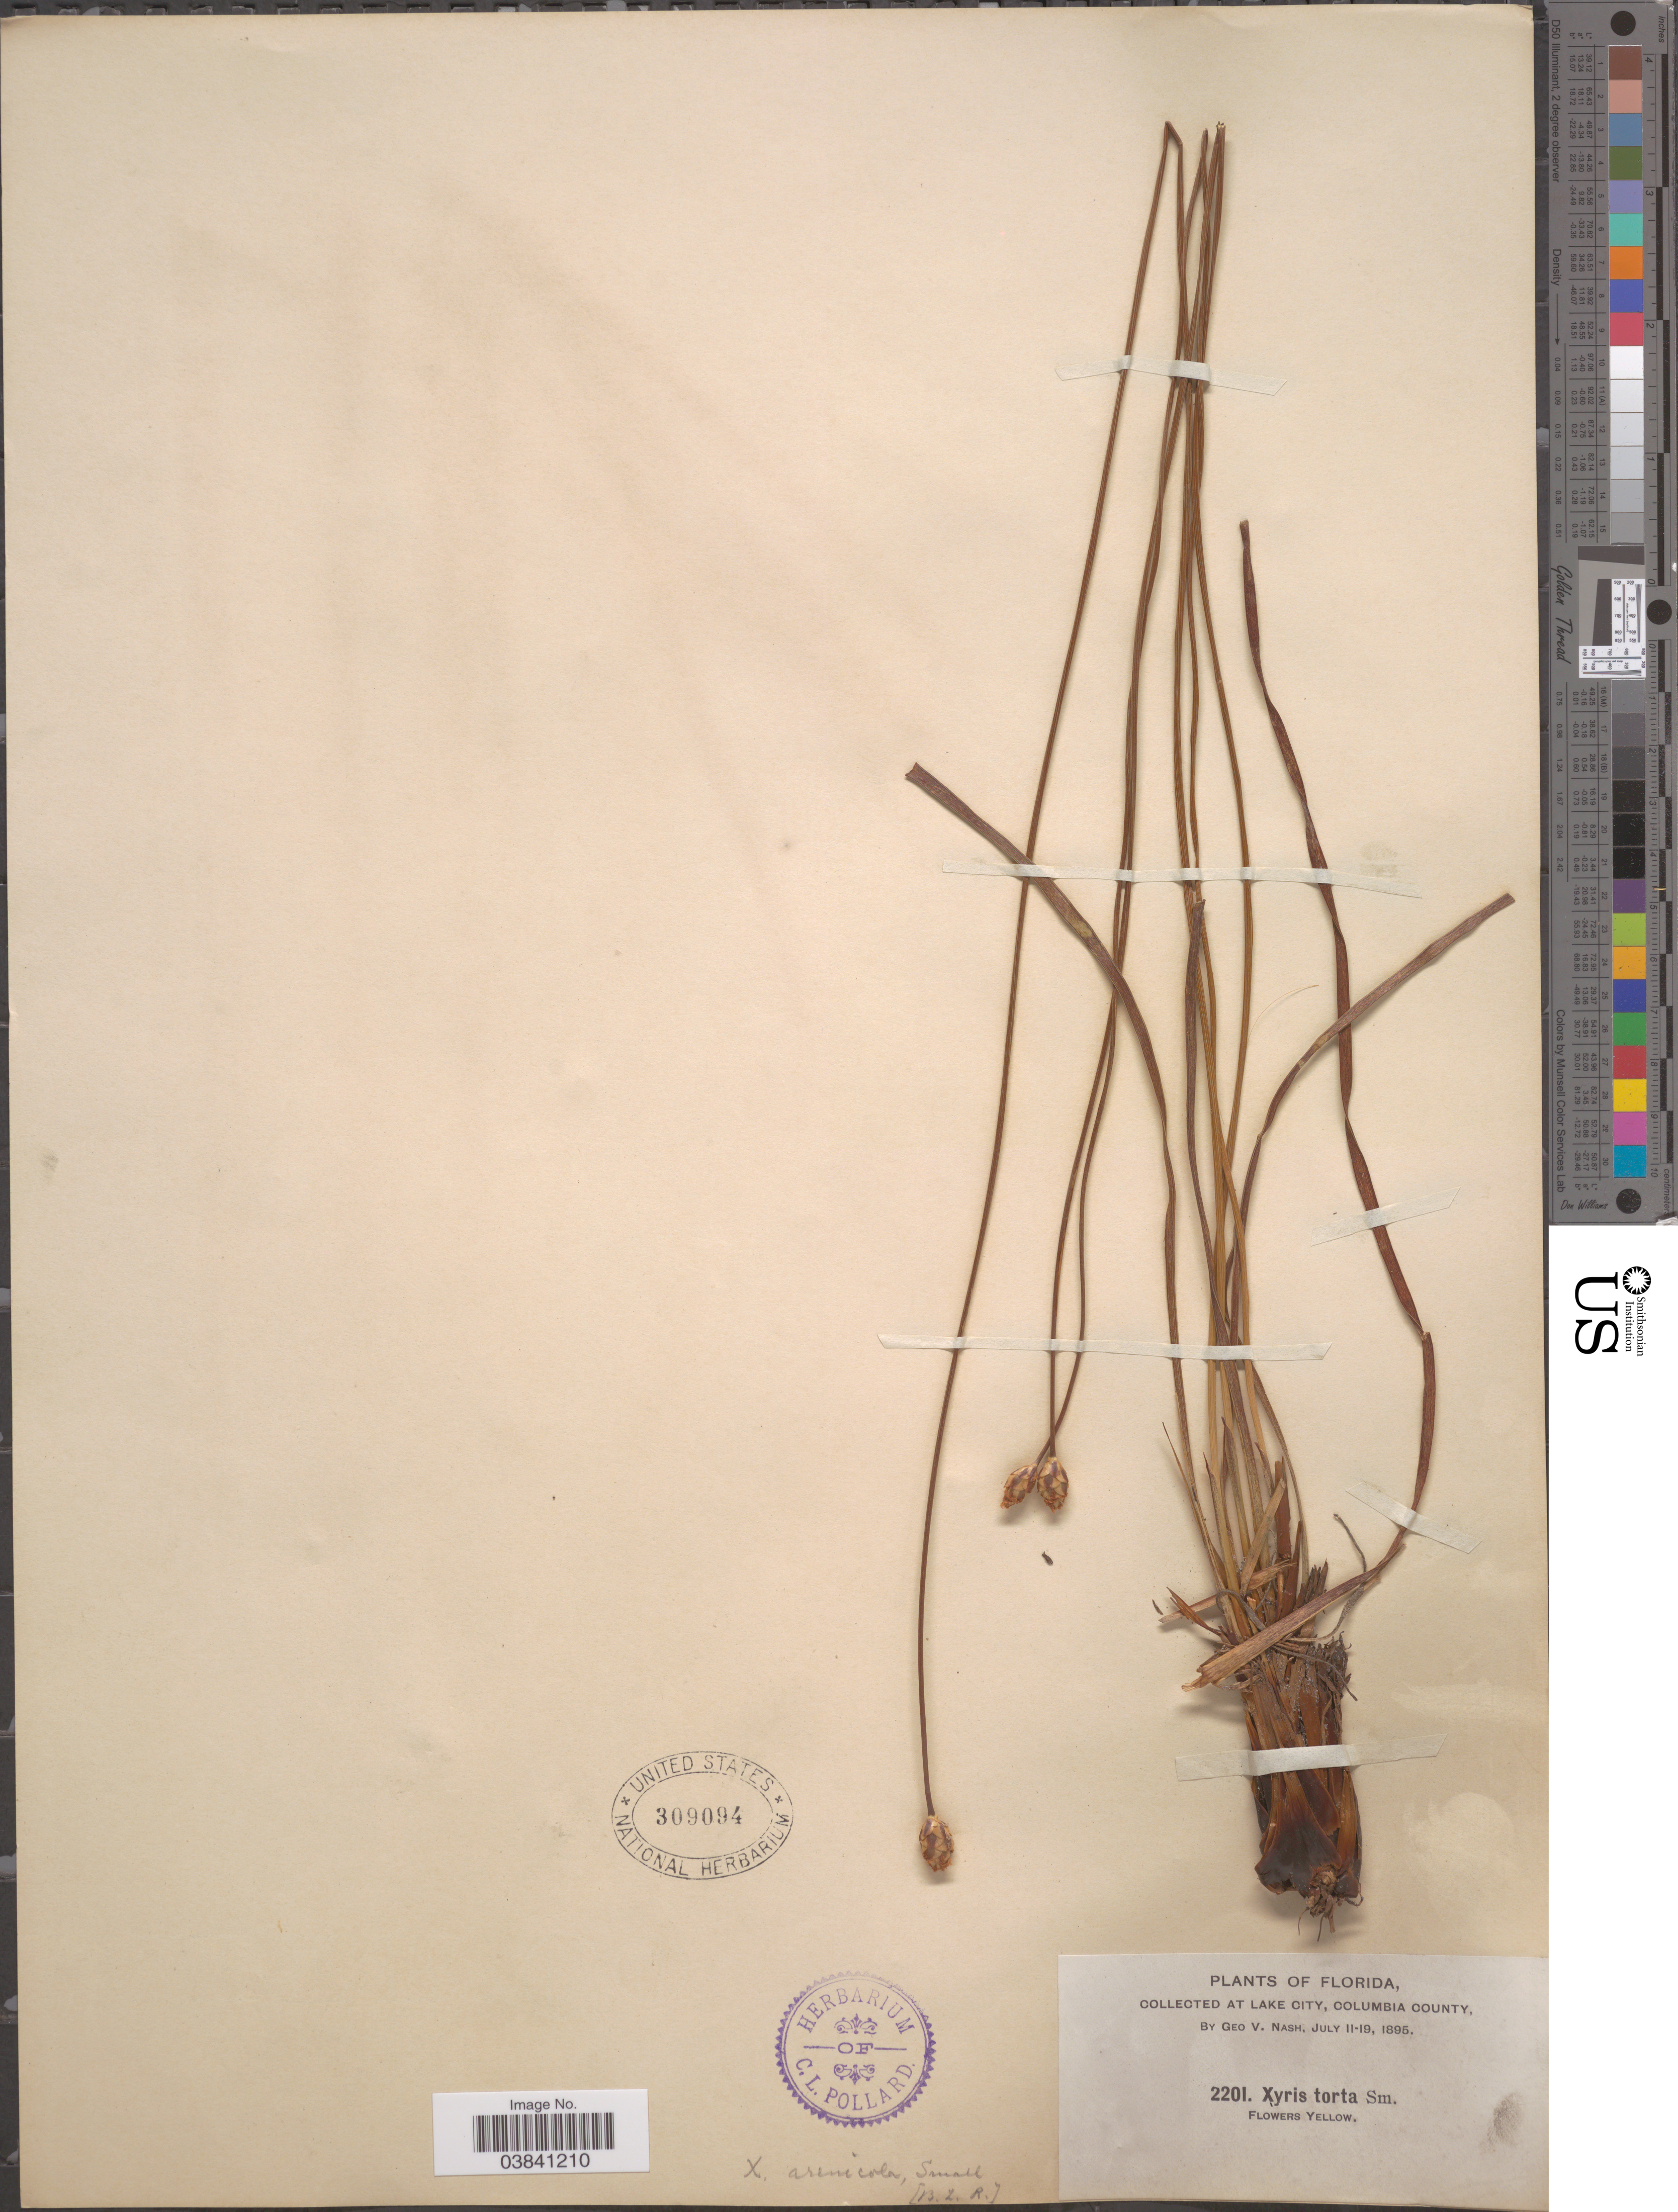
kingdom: Plantae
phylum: Tracheophyta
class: Liliopsida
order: Poales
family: Xyridaceae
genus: Xyris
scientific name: Xyris caroliniana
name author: Walter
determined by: Strong, Mark T., (BOT), Smithsonian Institution - National Museum of Natural History (UNITED STATES)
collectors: G. V. Nash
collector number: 2201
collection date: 1895-07-11/1895-07-19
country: United States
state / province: Florida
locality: At Lake City, Columbia County.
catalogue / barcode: US 309094